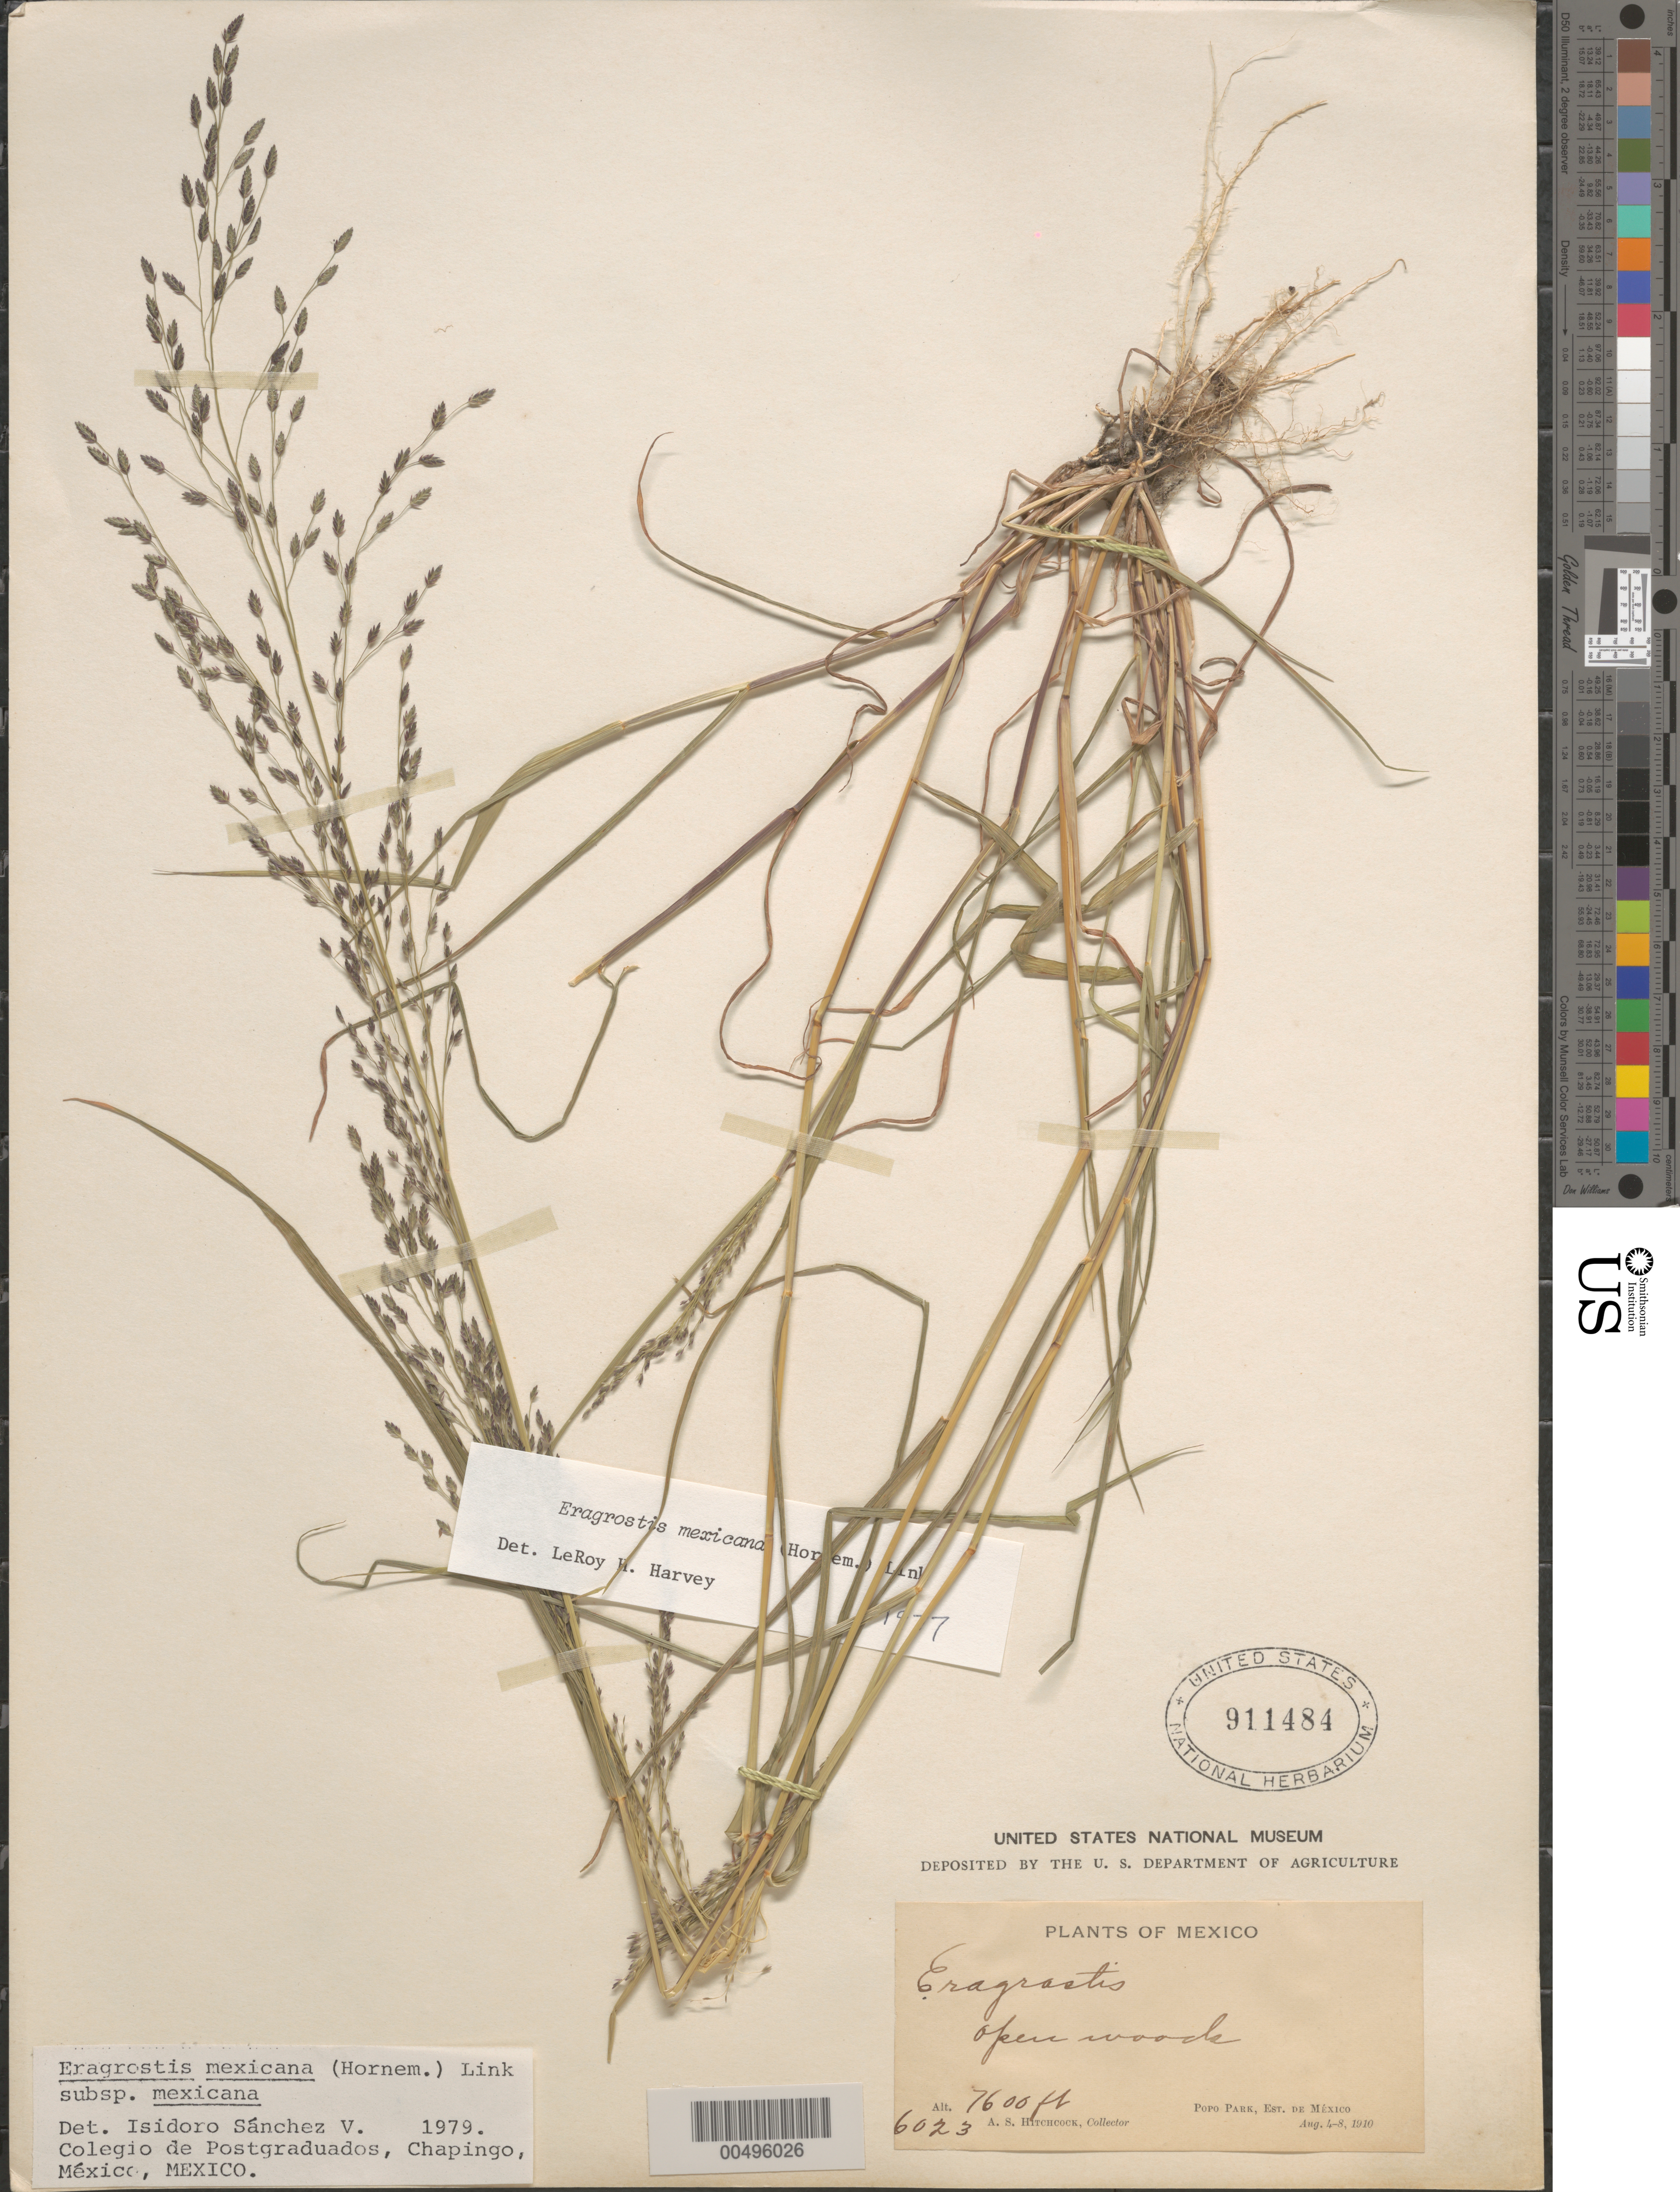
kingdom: Plantae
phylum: Tracheophyta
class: Liliopsida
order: Poales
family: Poaceae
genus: Eragrostis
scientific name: Eragrostis mexicana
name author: (Hornem.) Link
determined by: Sánchez Vega, I. M.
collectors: A. S. Hitchcock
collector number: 6023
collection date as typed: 4 Aug 1910 to 8 Aug 1910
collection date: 1910-08-04/1910-08-08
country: Mexico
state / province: México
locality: Popo Park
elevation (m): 2316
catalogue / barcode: US 911484